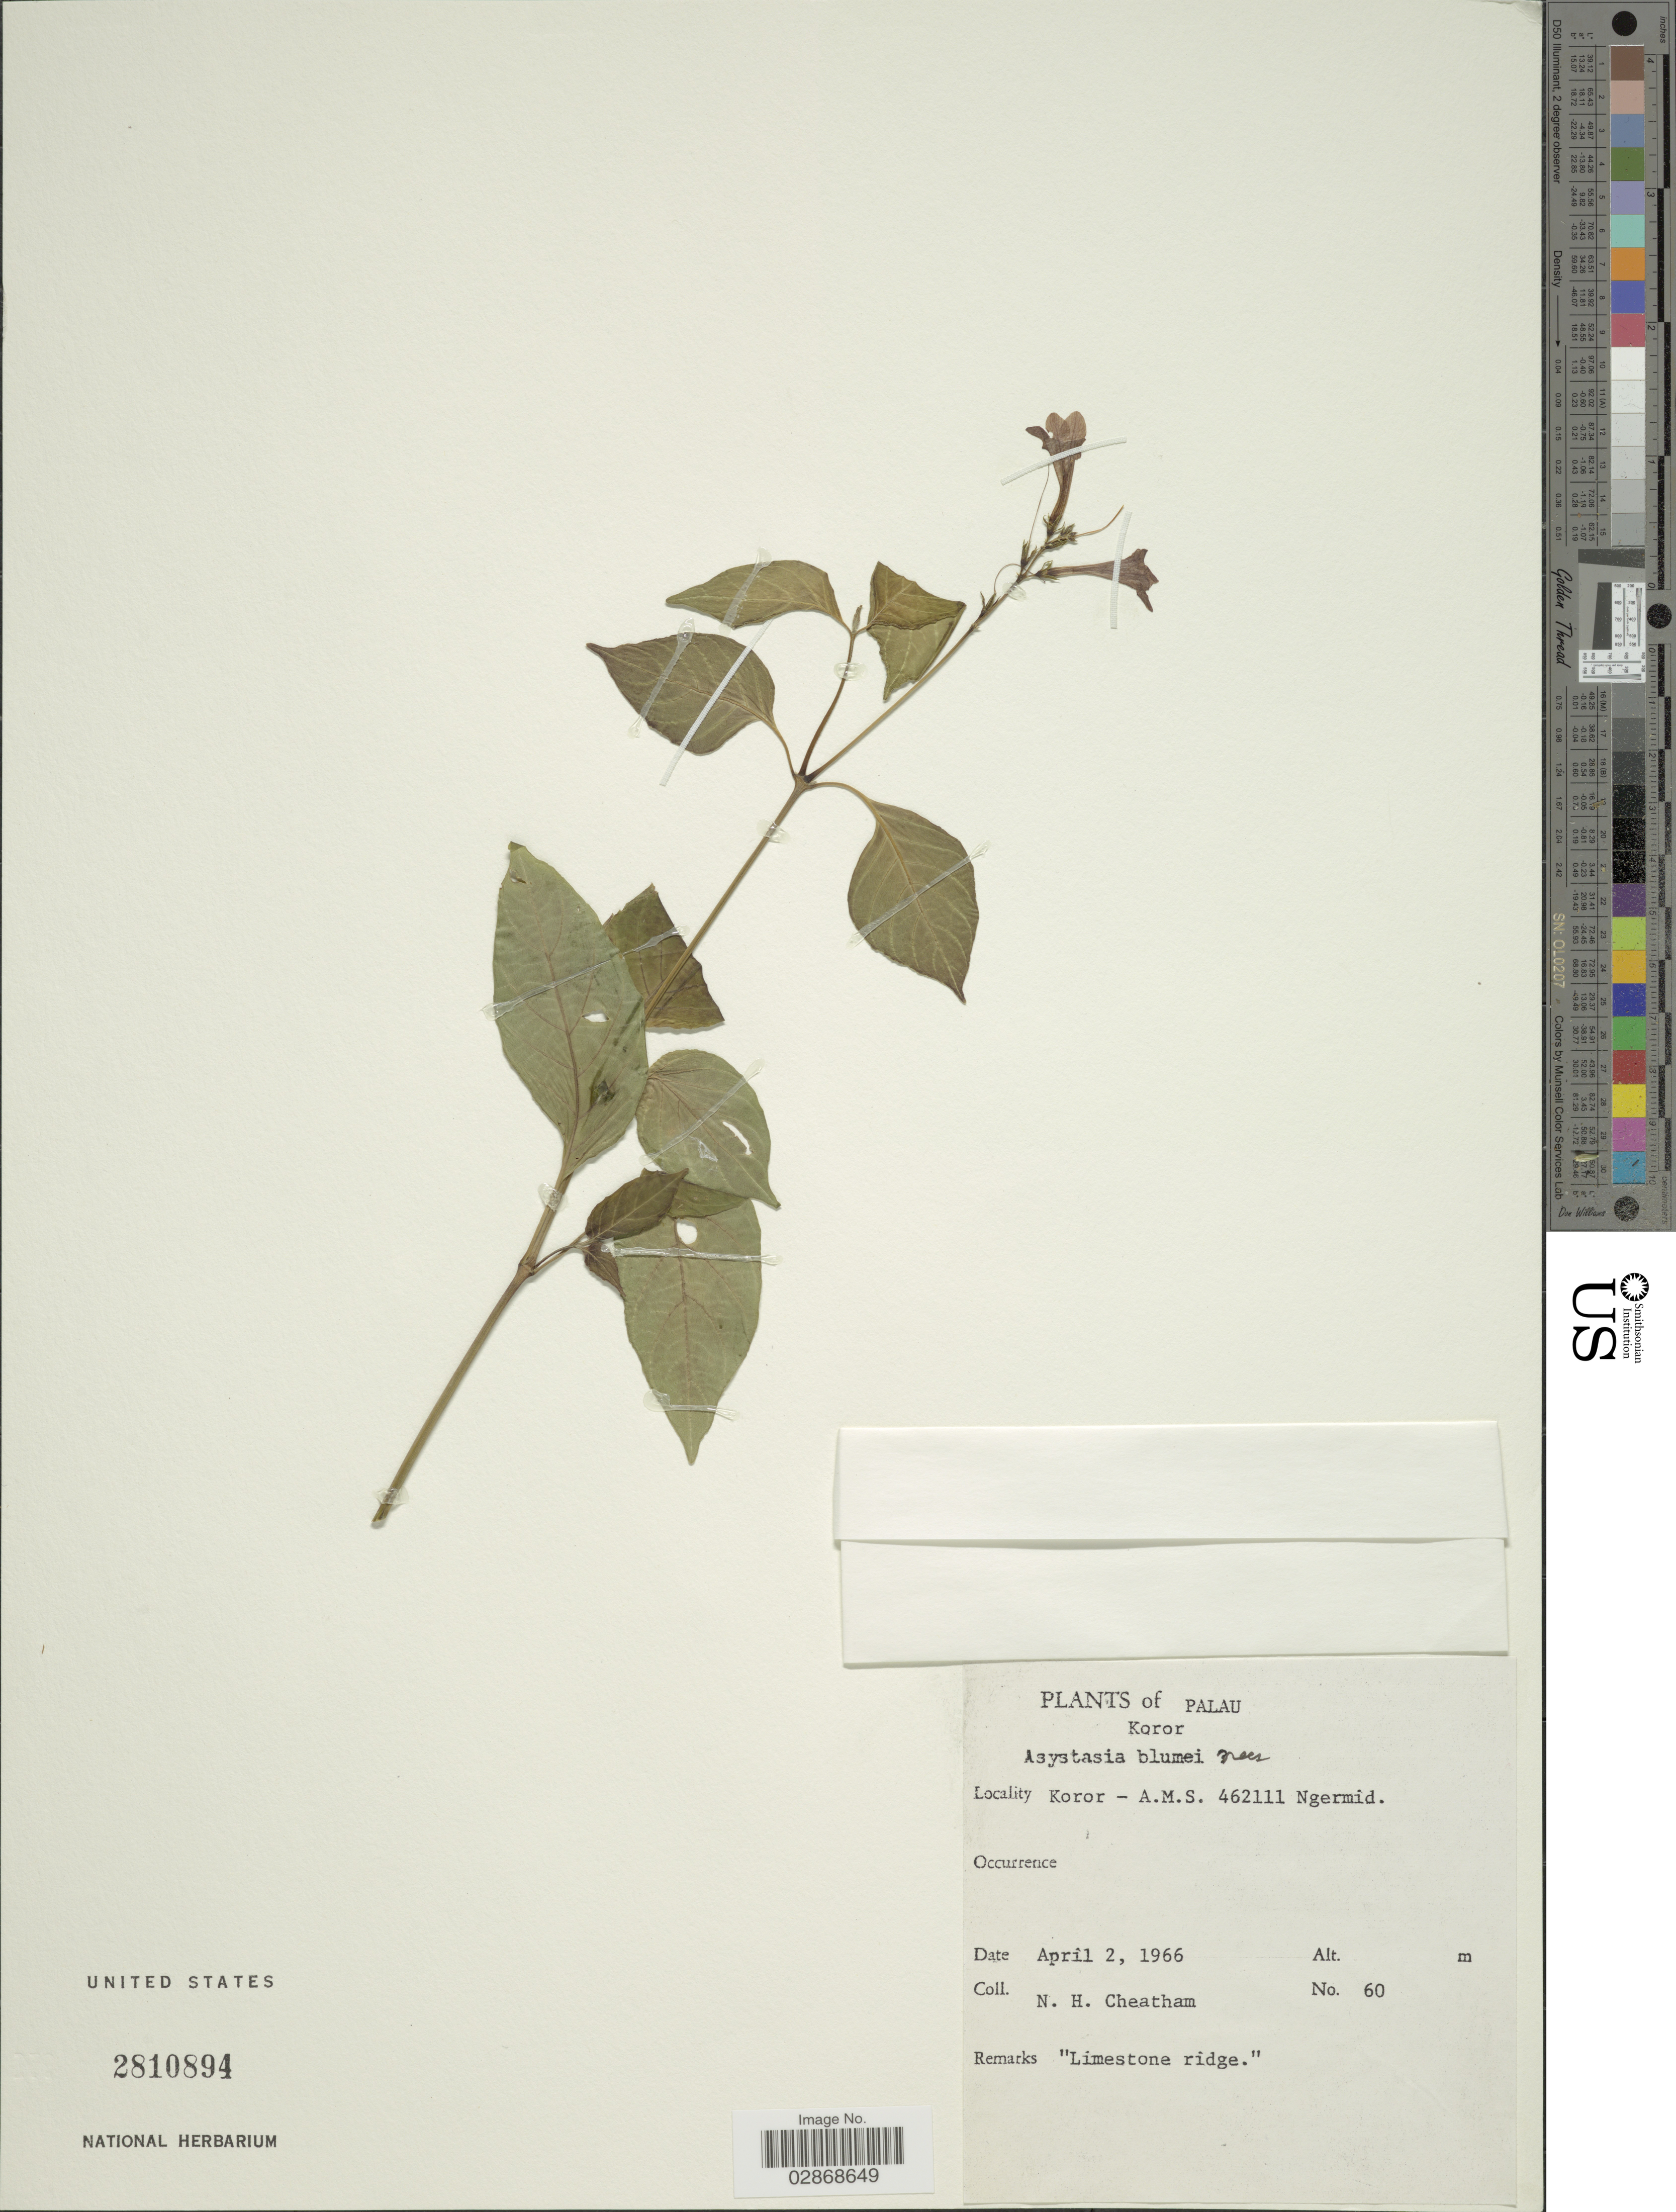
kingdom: Plantae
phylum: Tracheophyta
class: Magnoliopsida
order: Lamiales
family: Acanthaceae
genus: Asystasia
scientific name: Asystasia blumei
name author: Nees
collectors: N. H. Cheatham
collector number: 60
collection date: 1966-04-02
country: Palau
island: Oreor [Koror]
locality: Palau. Koror - A.M.S. 462111 Ngermid.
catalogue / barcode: US 2810894